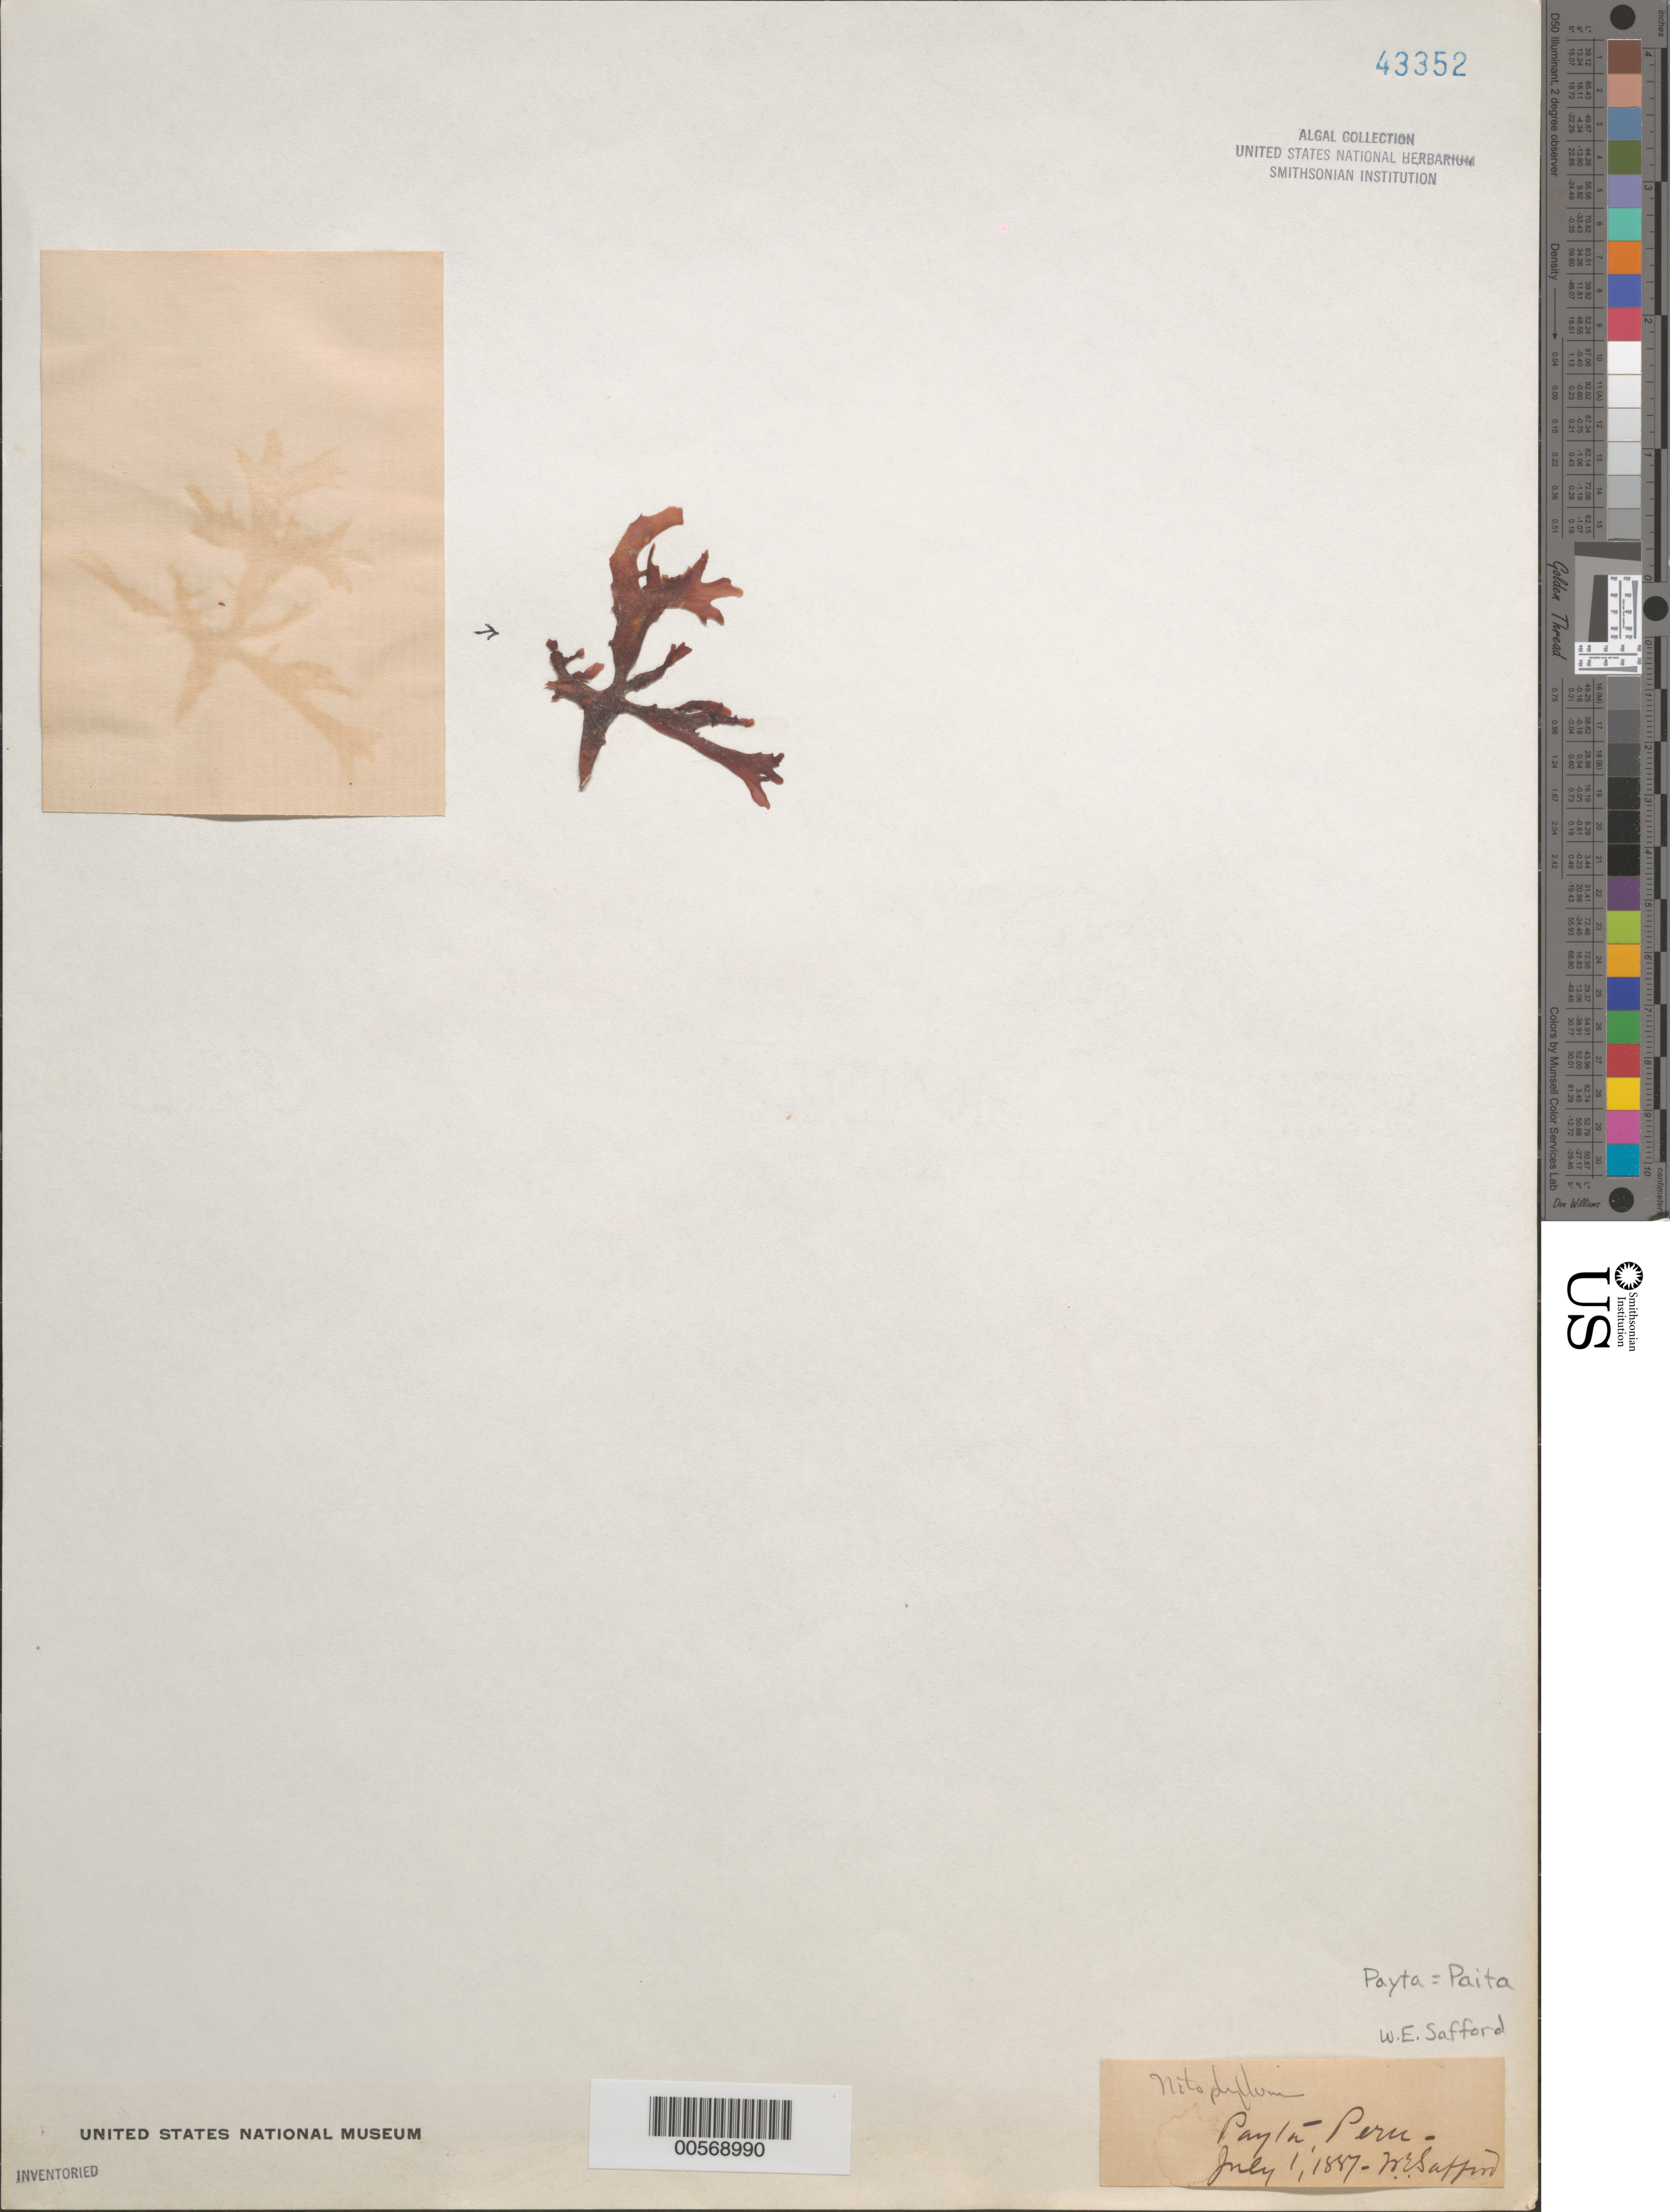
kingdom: Plantae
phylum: Rhodophyta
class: Florideophyceae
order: Ceramiales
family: Delesseriaceae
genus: Nitophyllum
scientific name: Nitophyllum sp.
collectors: W. E. Safford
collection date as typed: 01 Jul 1887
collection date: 1887-07-01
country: Peru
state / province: Piura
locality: Paita (Payta)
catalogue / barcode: US 43352